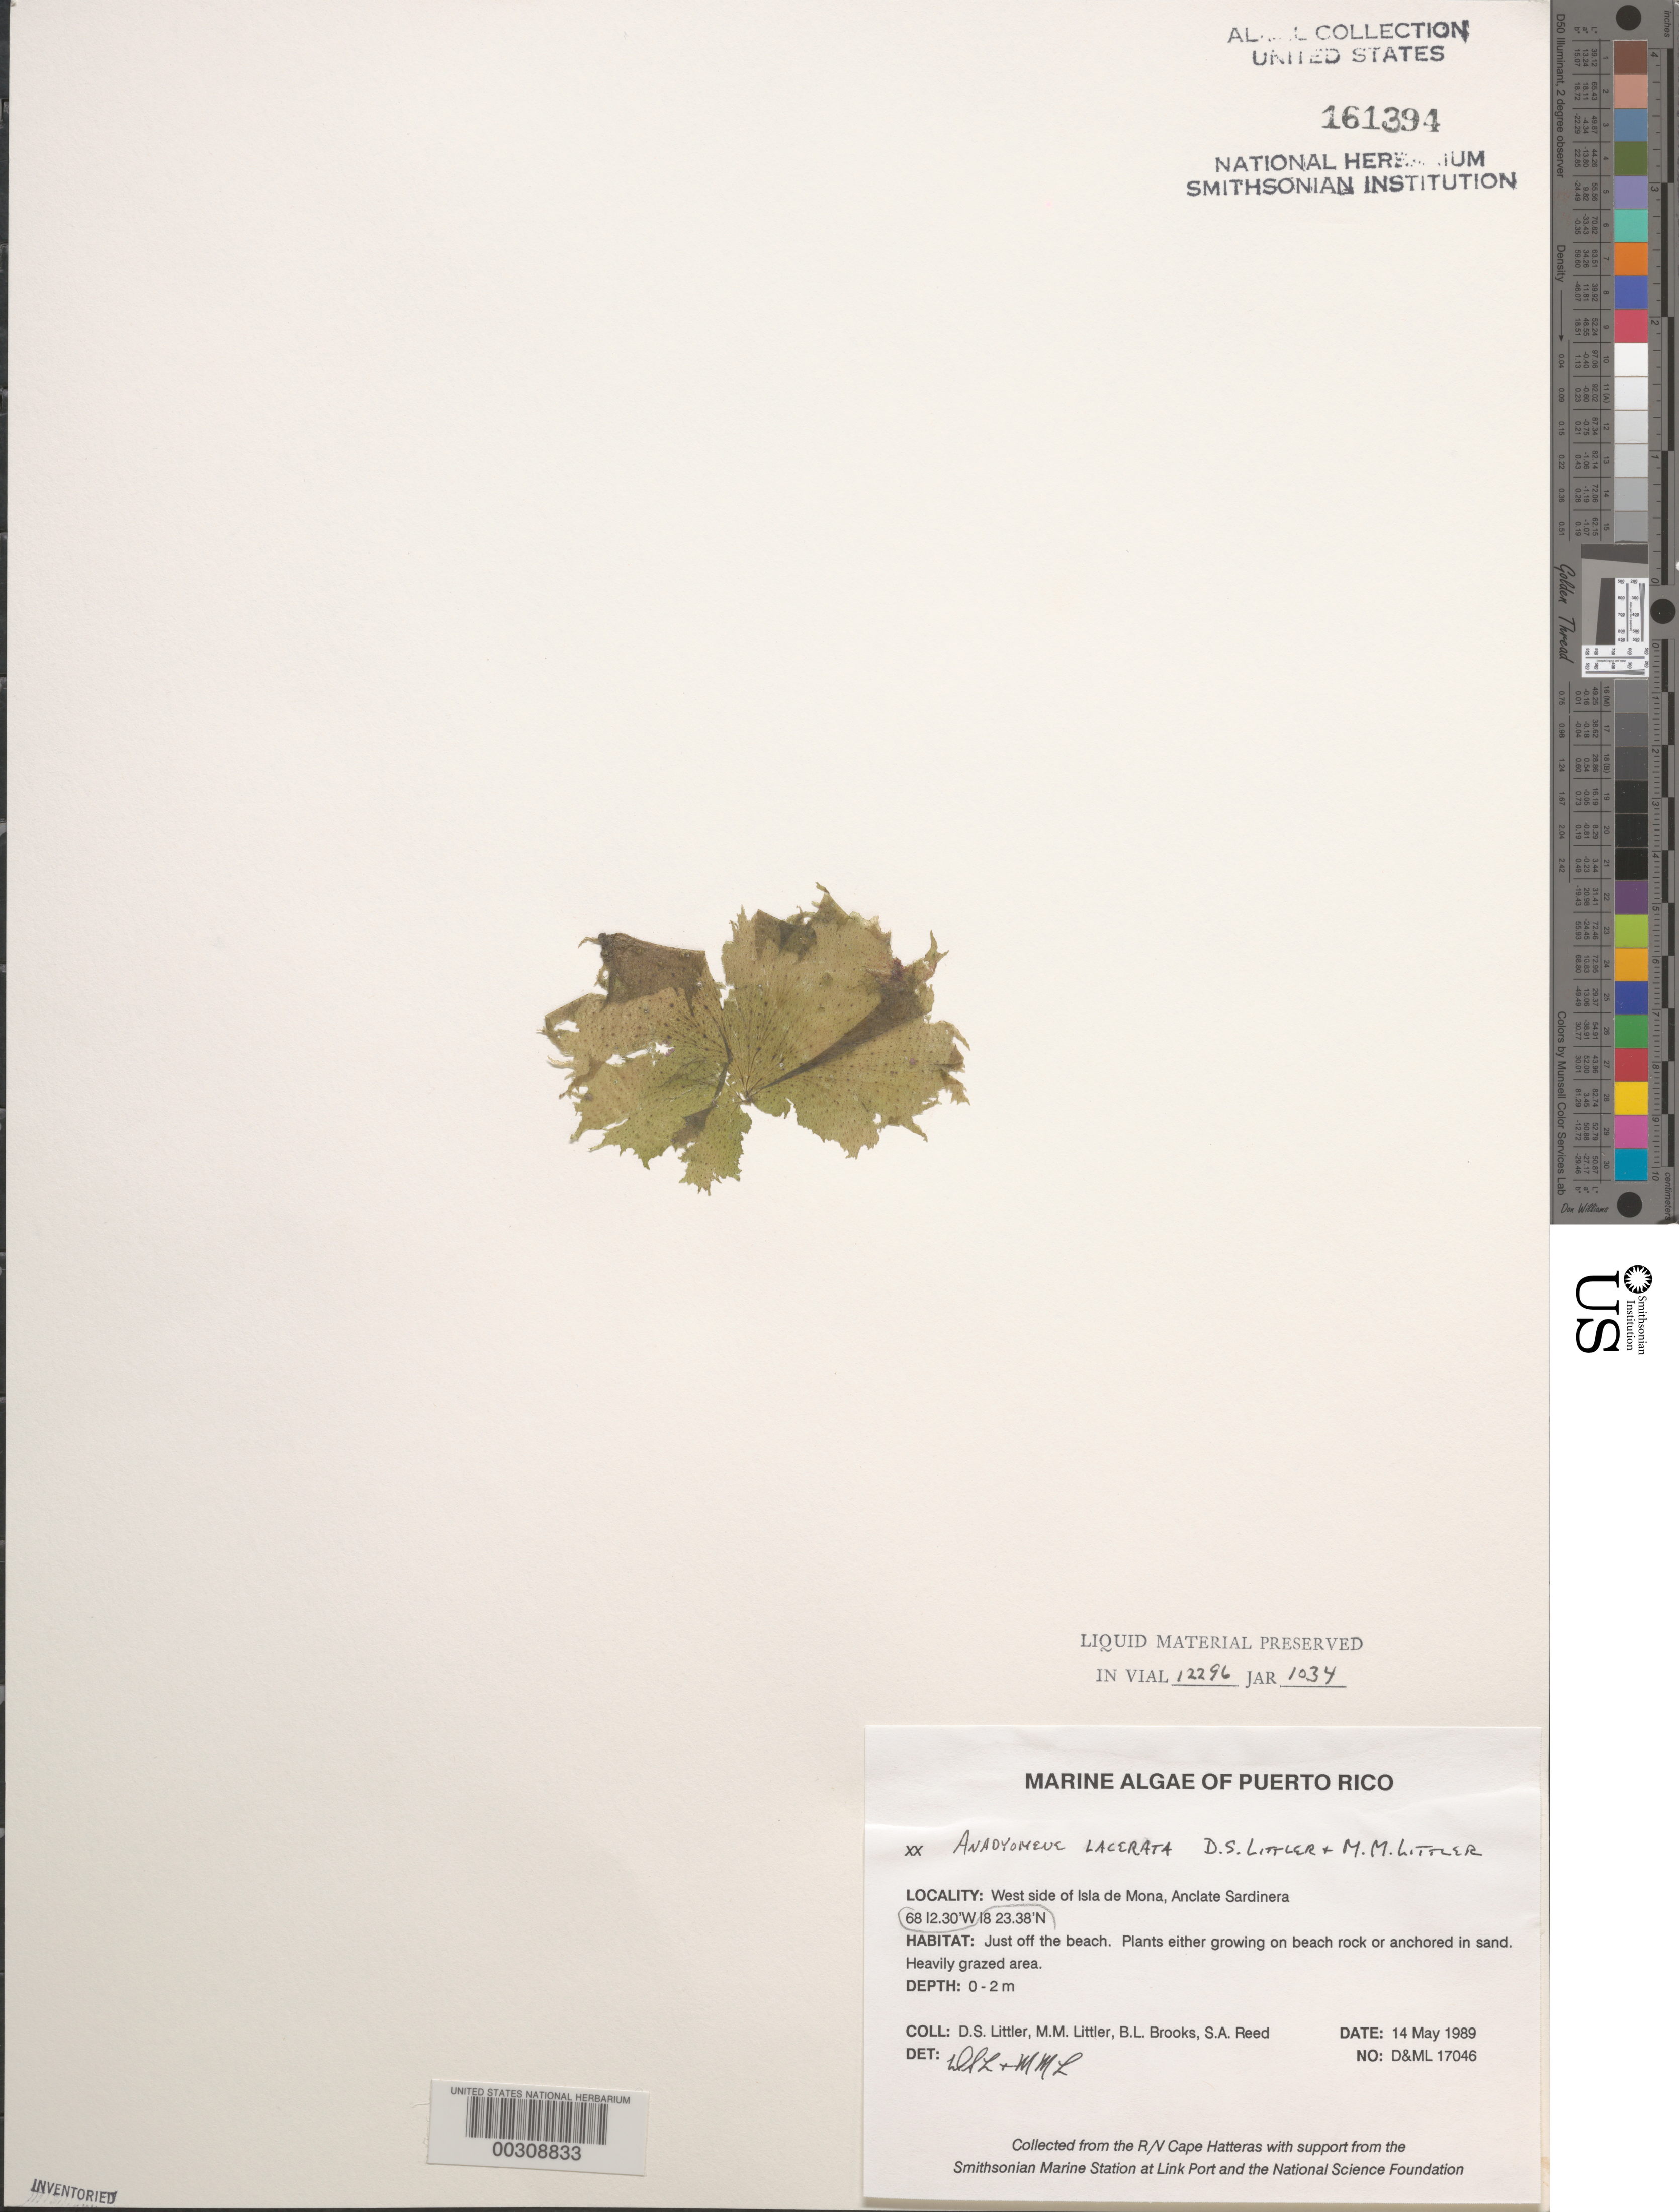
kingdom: Plantae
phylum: Chlorophyta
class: Ulvophyceae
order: Cladophorales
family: Anadyomenaceae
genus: Anadyomene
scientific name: Anadyomene lacerata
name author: D.S. Littler & Littler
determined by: Littler, D. S.; Littler, M. M.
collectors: D. S. Littler, M. M. Littler, B. Brooks & S. Reed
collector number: D&ML 17046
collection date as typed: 14 May 1989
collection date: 1989-05-14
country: Puerto Rico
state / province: Mayaguez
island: Isla de Mona (Isla Mona)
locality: Anclate Sardinera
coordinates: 18 23.38'N, 68 12.30'W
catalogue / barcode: US 161394